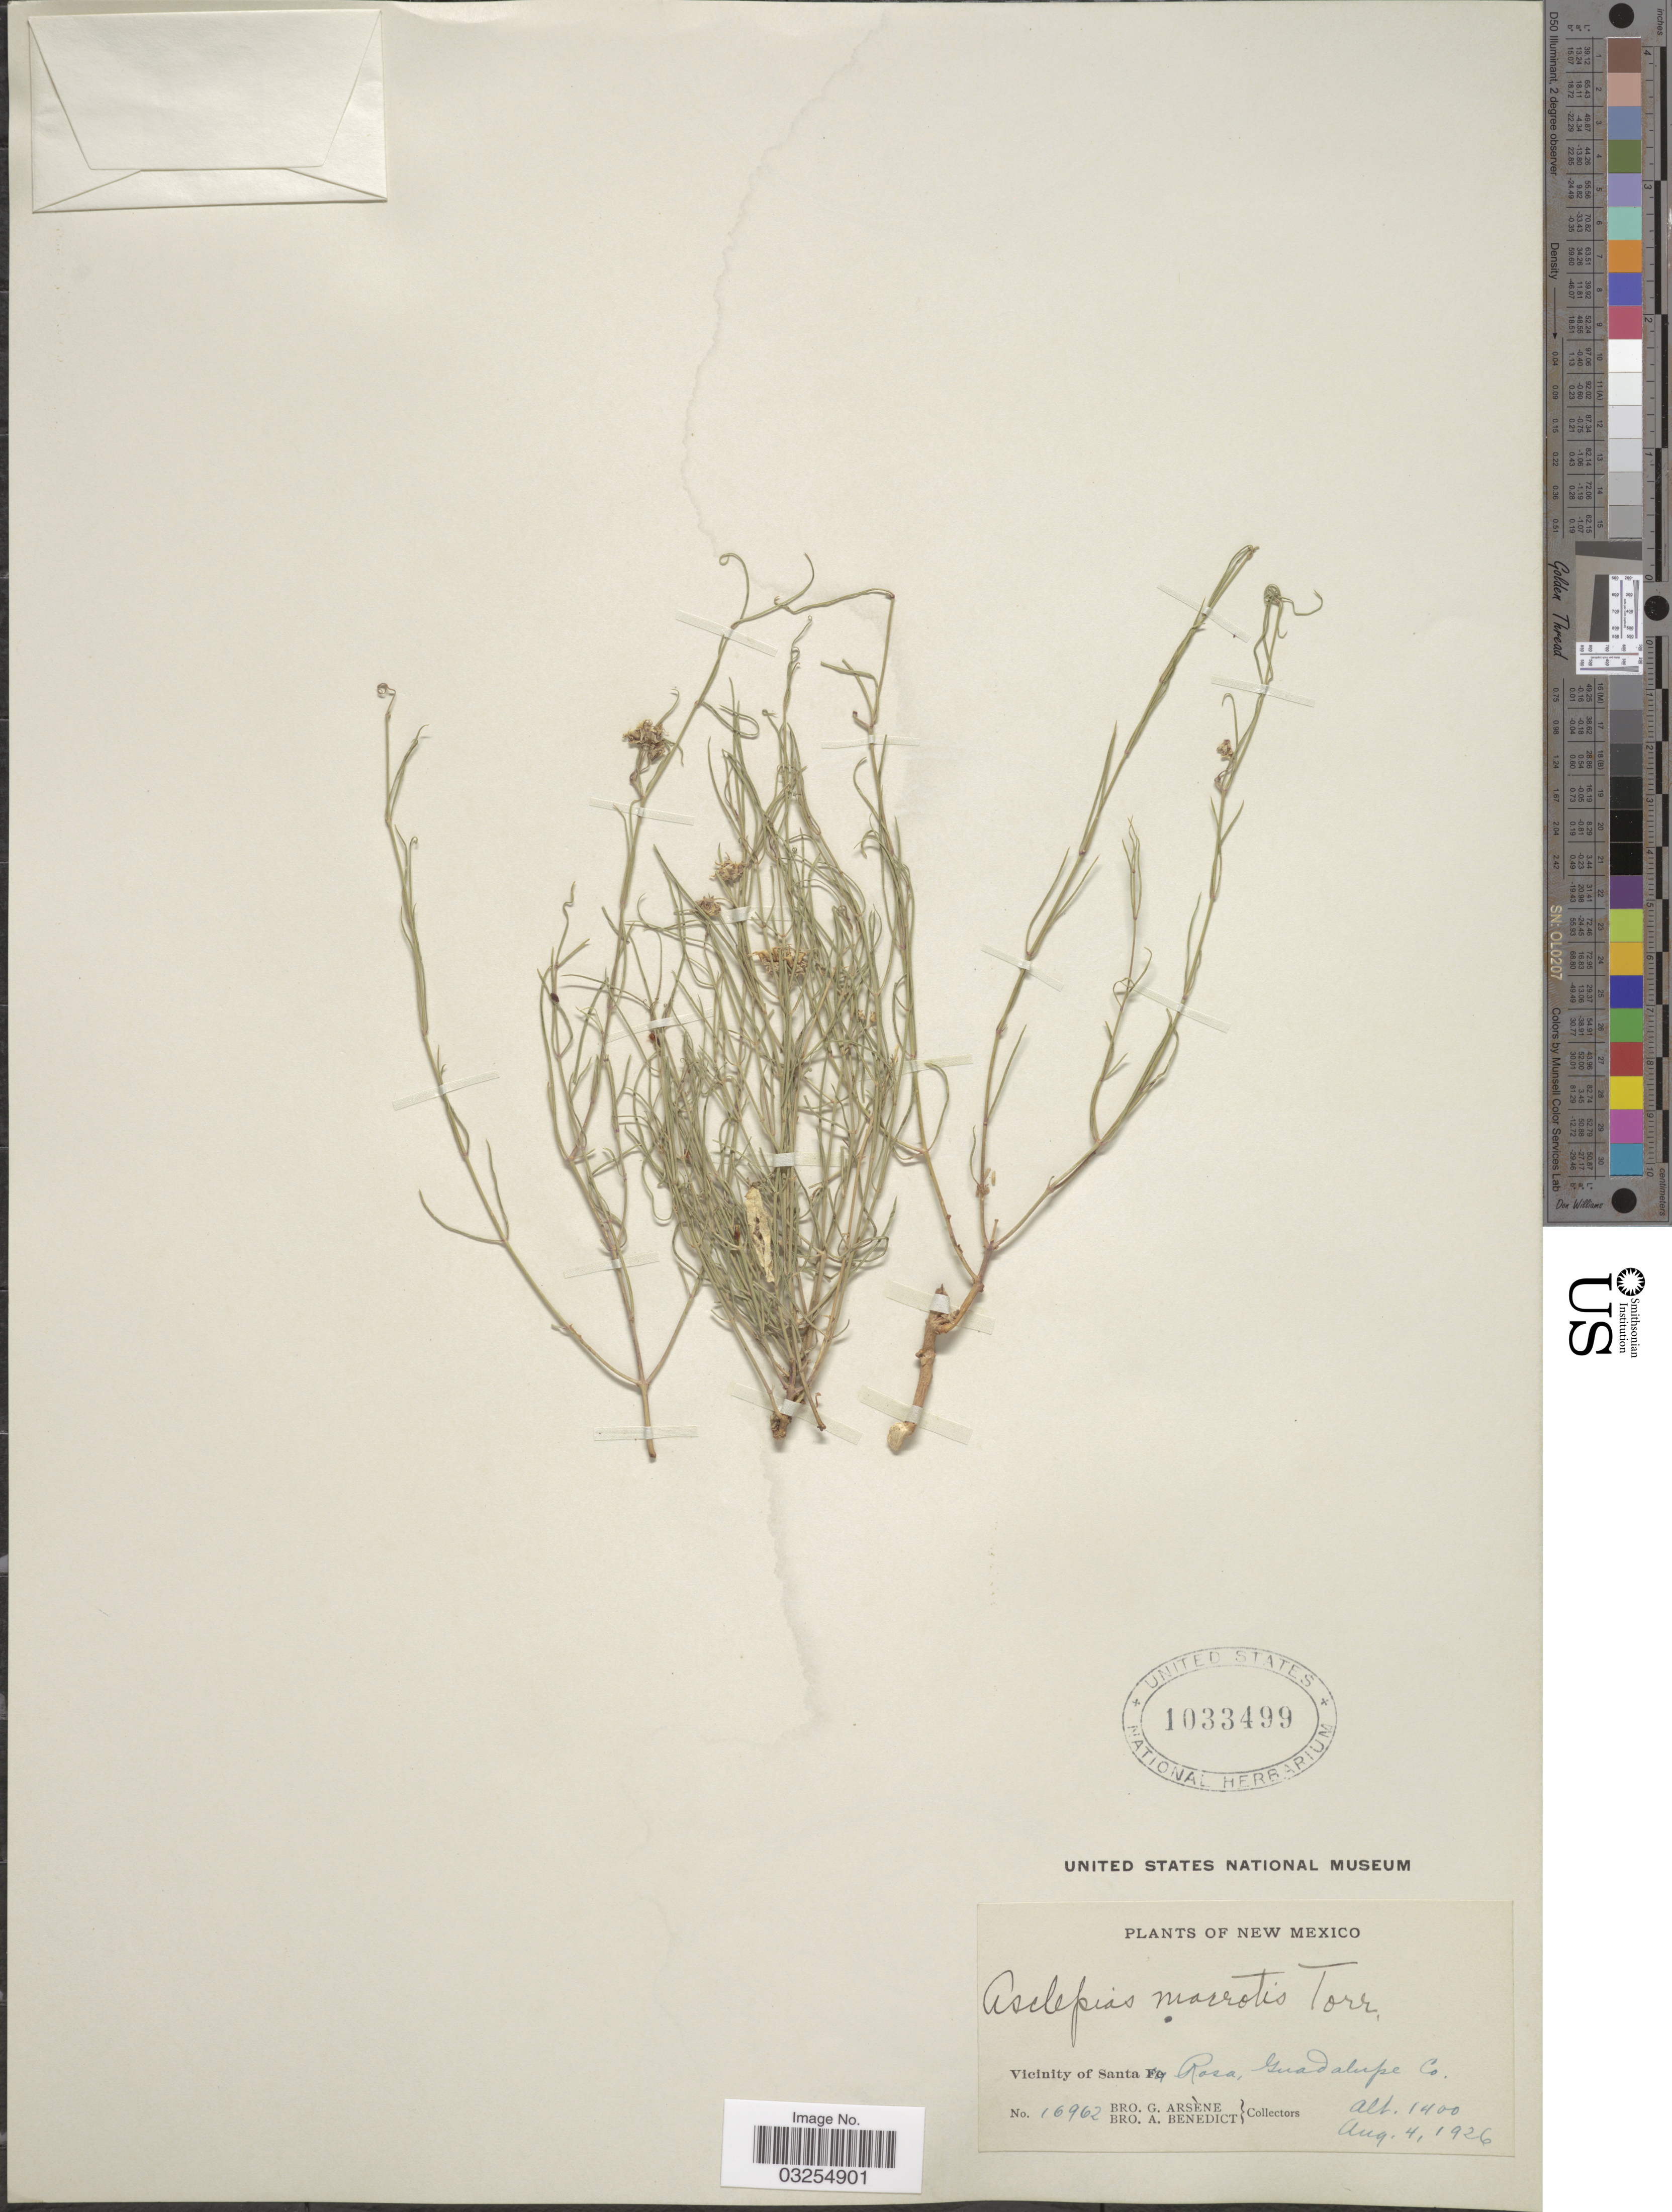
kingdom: Plantae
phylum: Tracheophyta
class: Magnoliopsida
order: Gentianales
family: Apocynaceae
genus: Asclepias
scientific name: Asclepias macrotis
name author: Torr.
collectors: Bro. G. Arsène & Bro. A. Benedict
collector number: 16962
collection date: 1926-08-04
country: United States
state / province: New Mexico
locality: Vicinity of Santa Rosa, Guadalupe Co.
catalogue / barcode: US 1033499